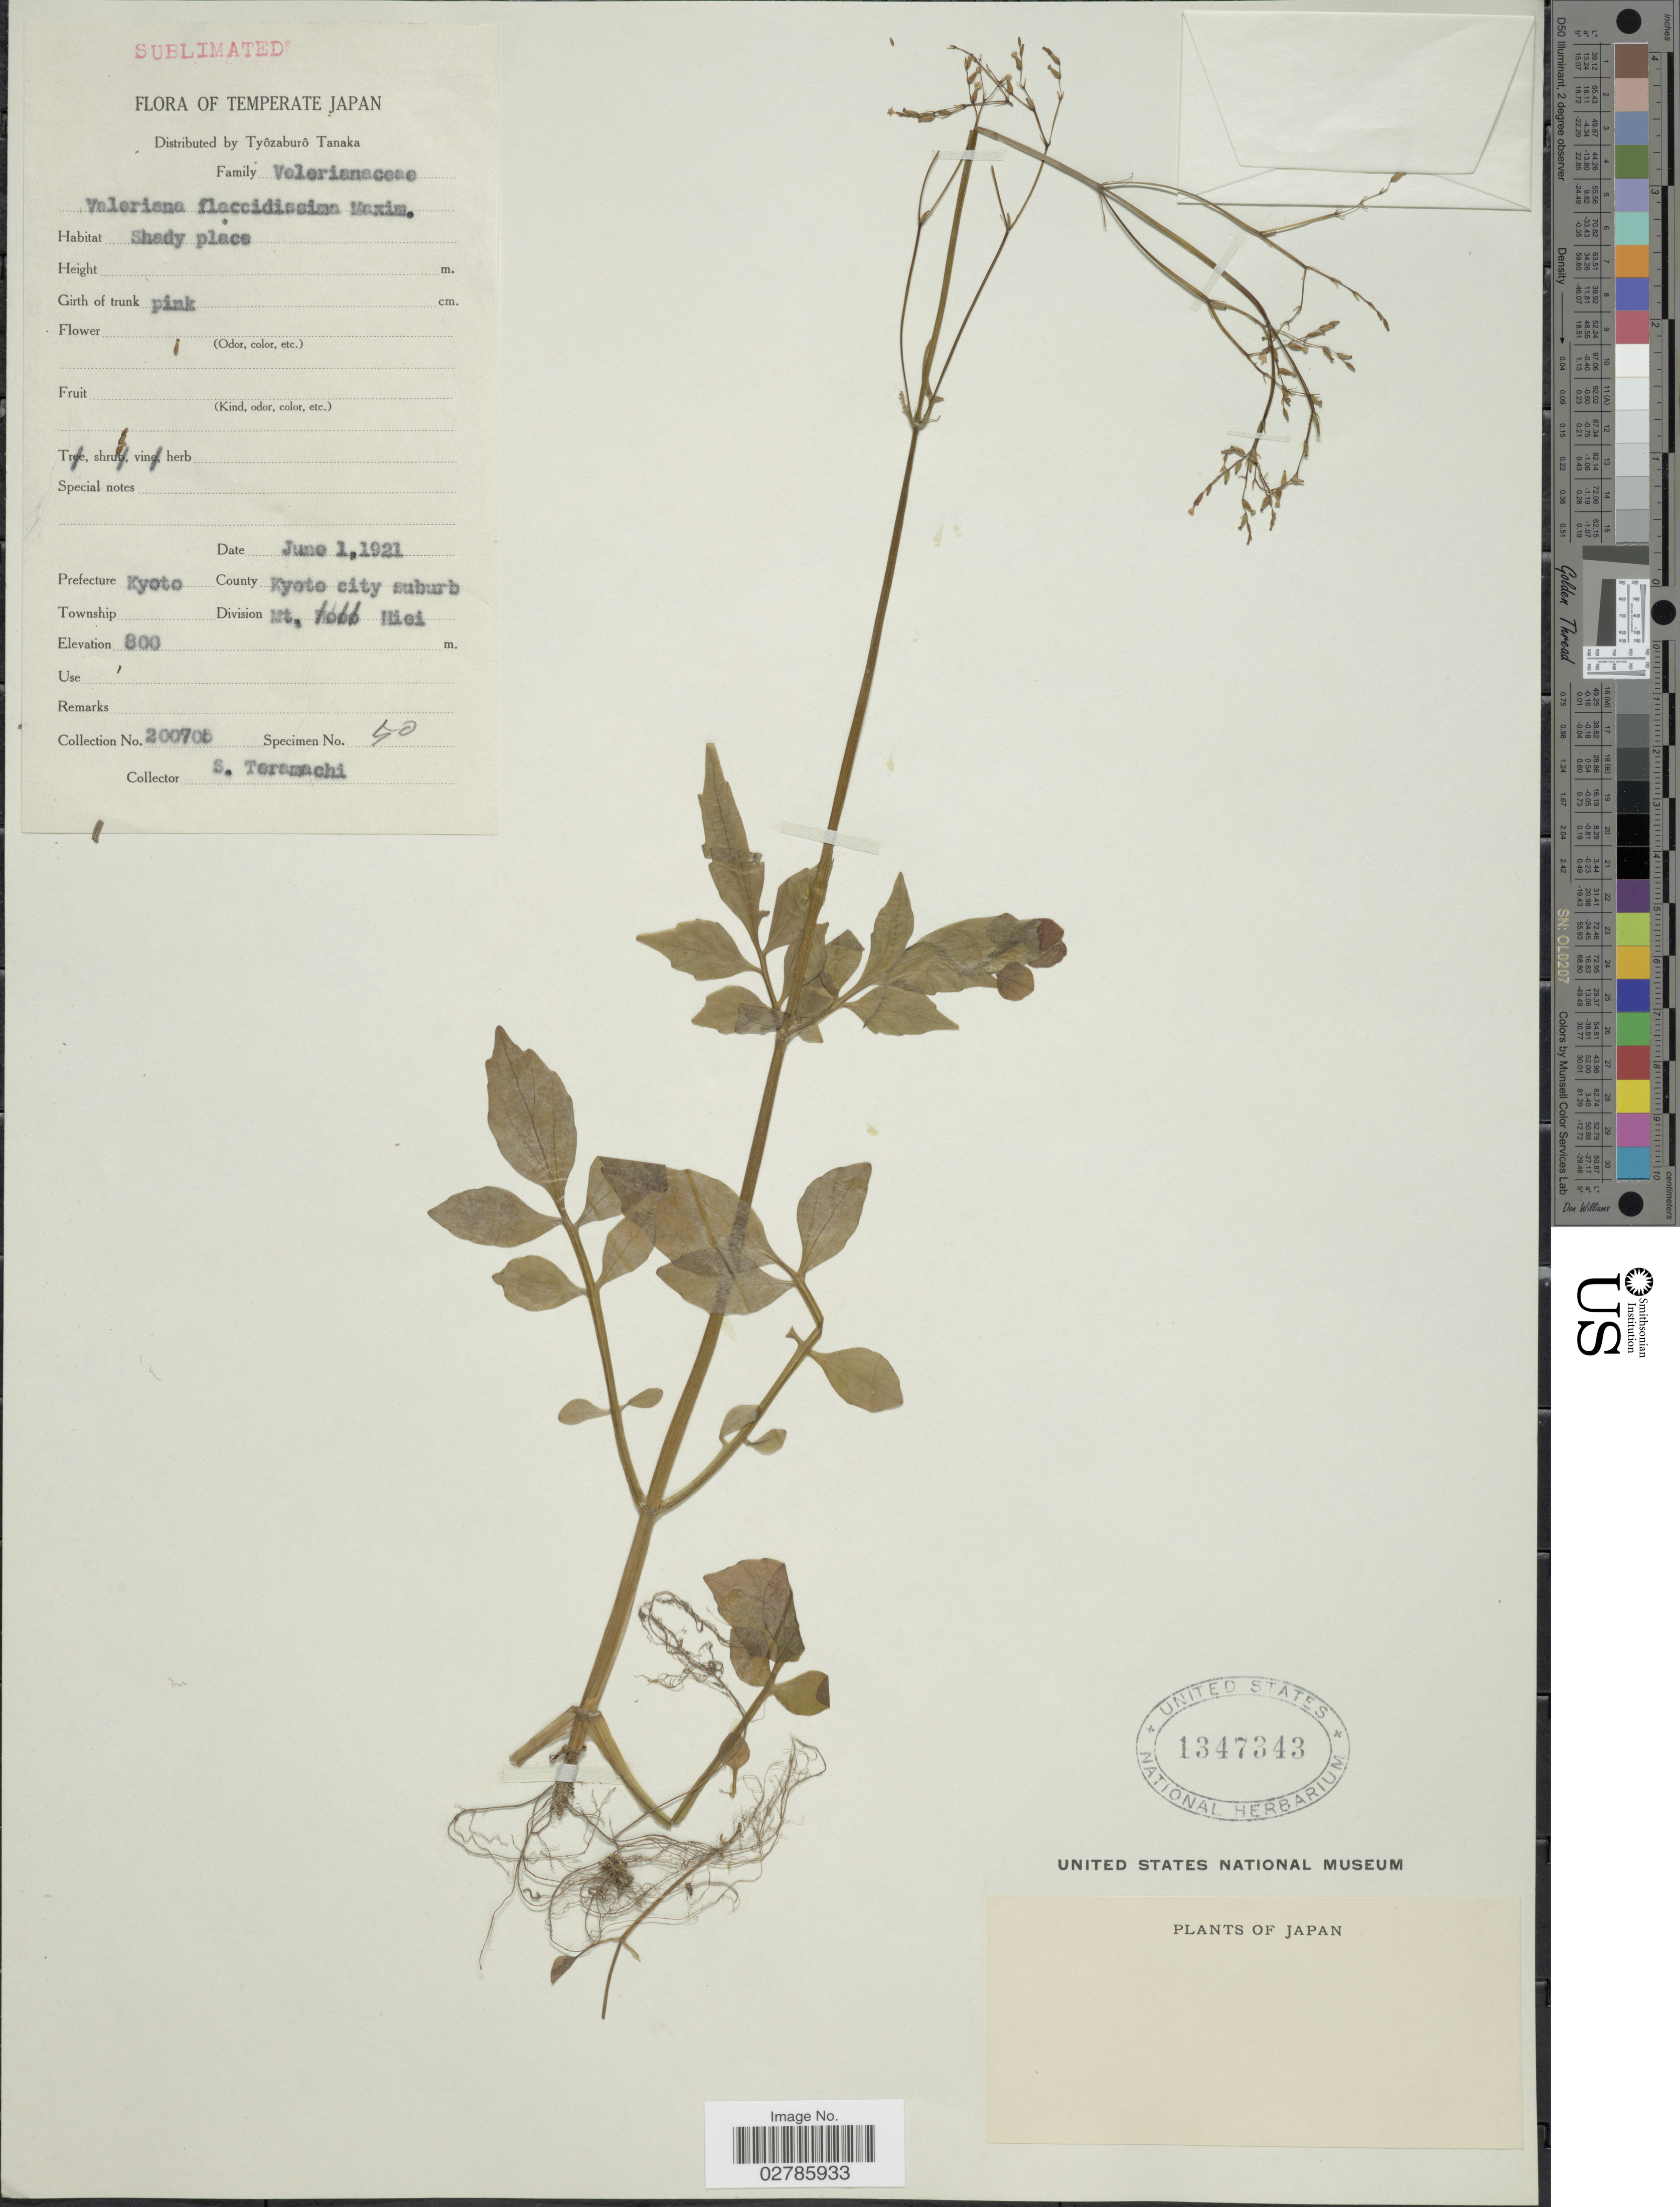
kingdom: Plantae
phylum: Tracheophyta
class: Magnoliopsida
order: Dipsacales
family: Caprifoliaceae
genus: Valeriana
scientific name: Valeriana flaccidissima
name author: Maxim.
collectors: S. Teramachi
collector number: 200705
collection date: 1921-06-01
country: Japan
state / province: Kyoto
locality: Temperate Japan. Prefecture Kyoto. County Kyoto city shrub. Division Mt. Hiei.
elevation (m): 800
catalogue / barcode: US 1347343